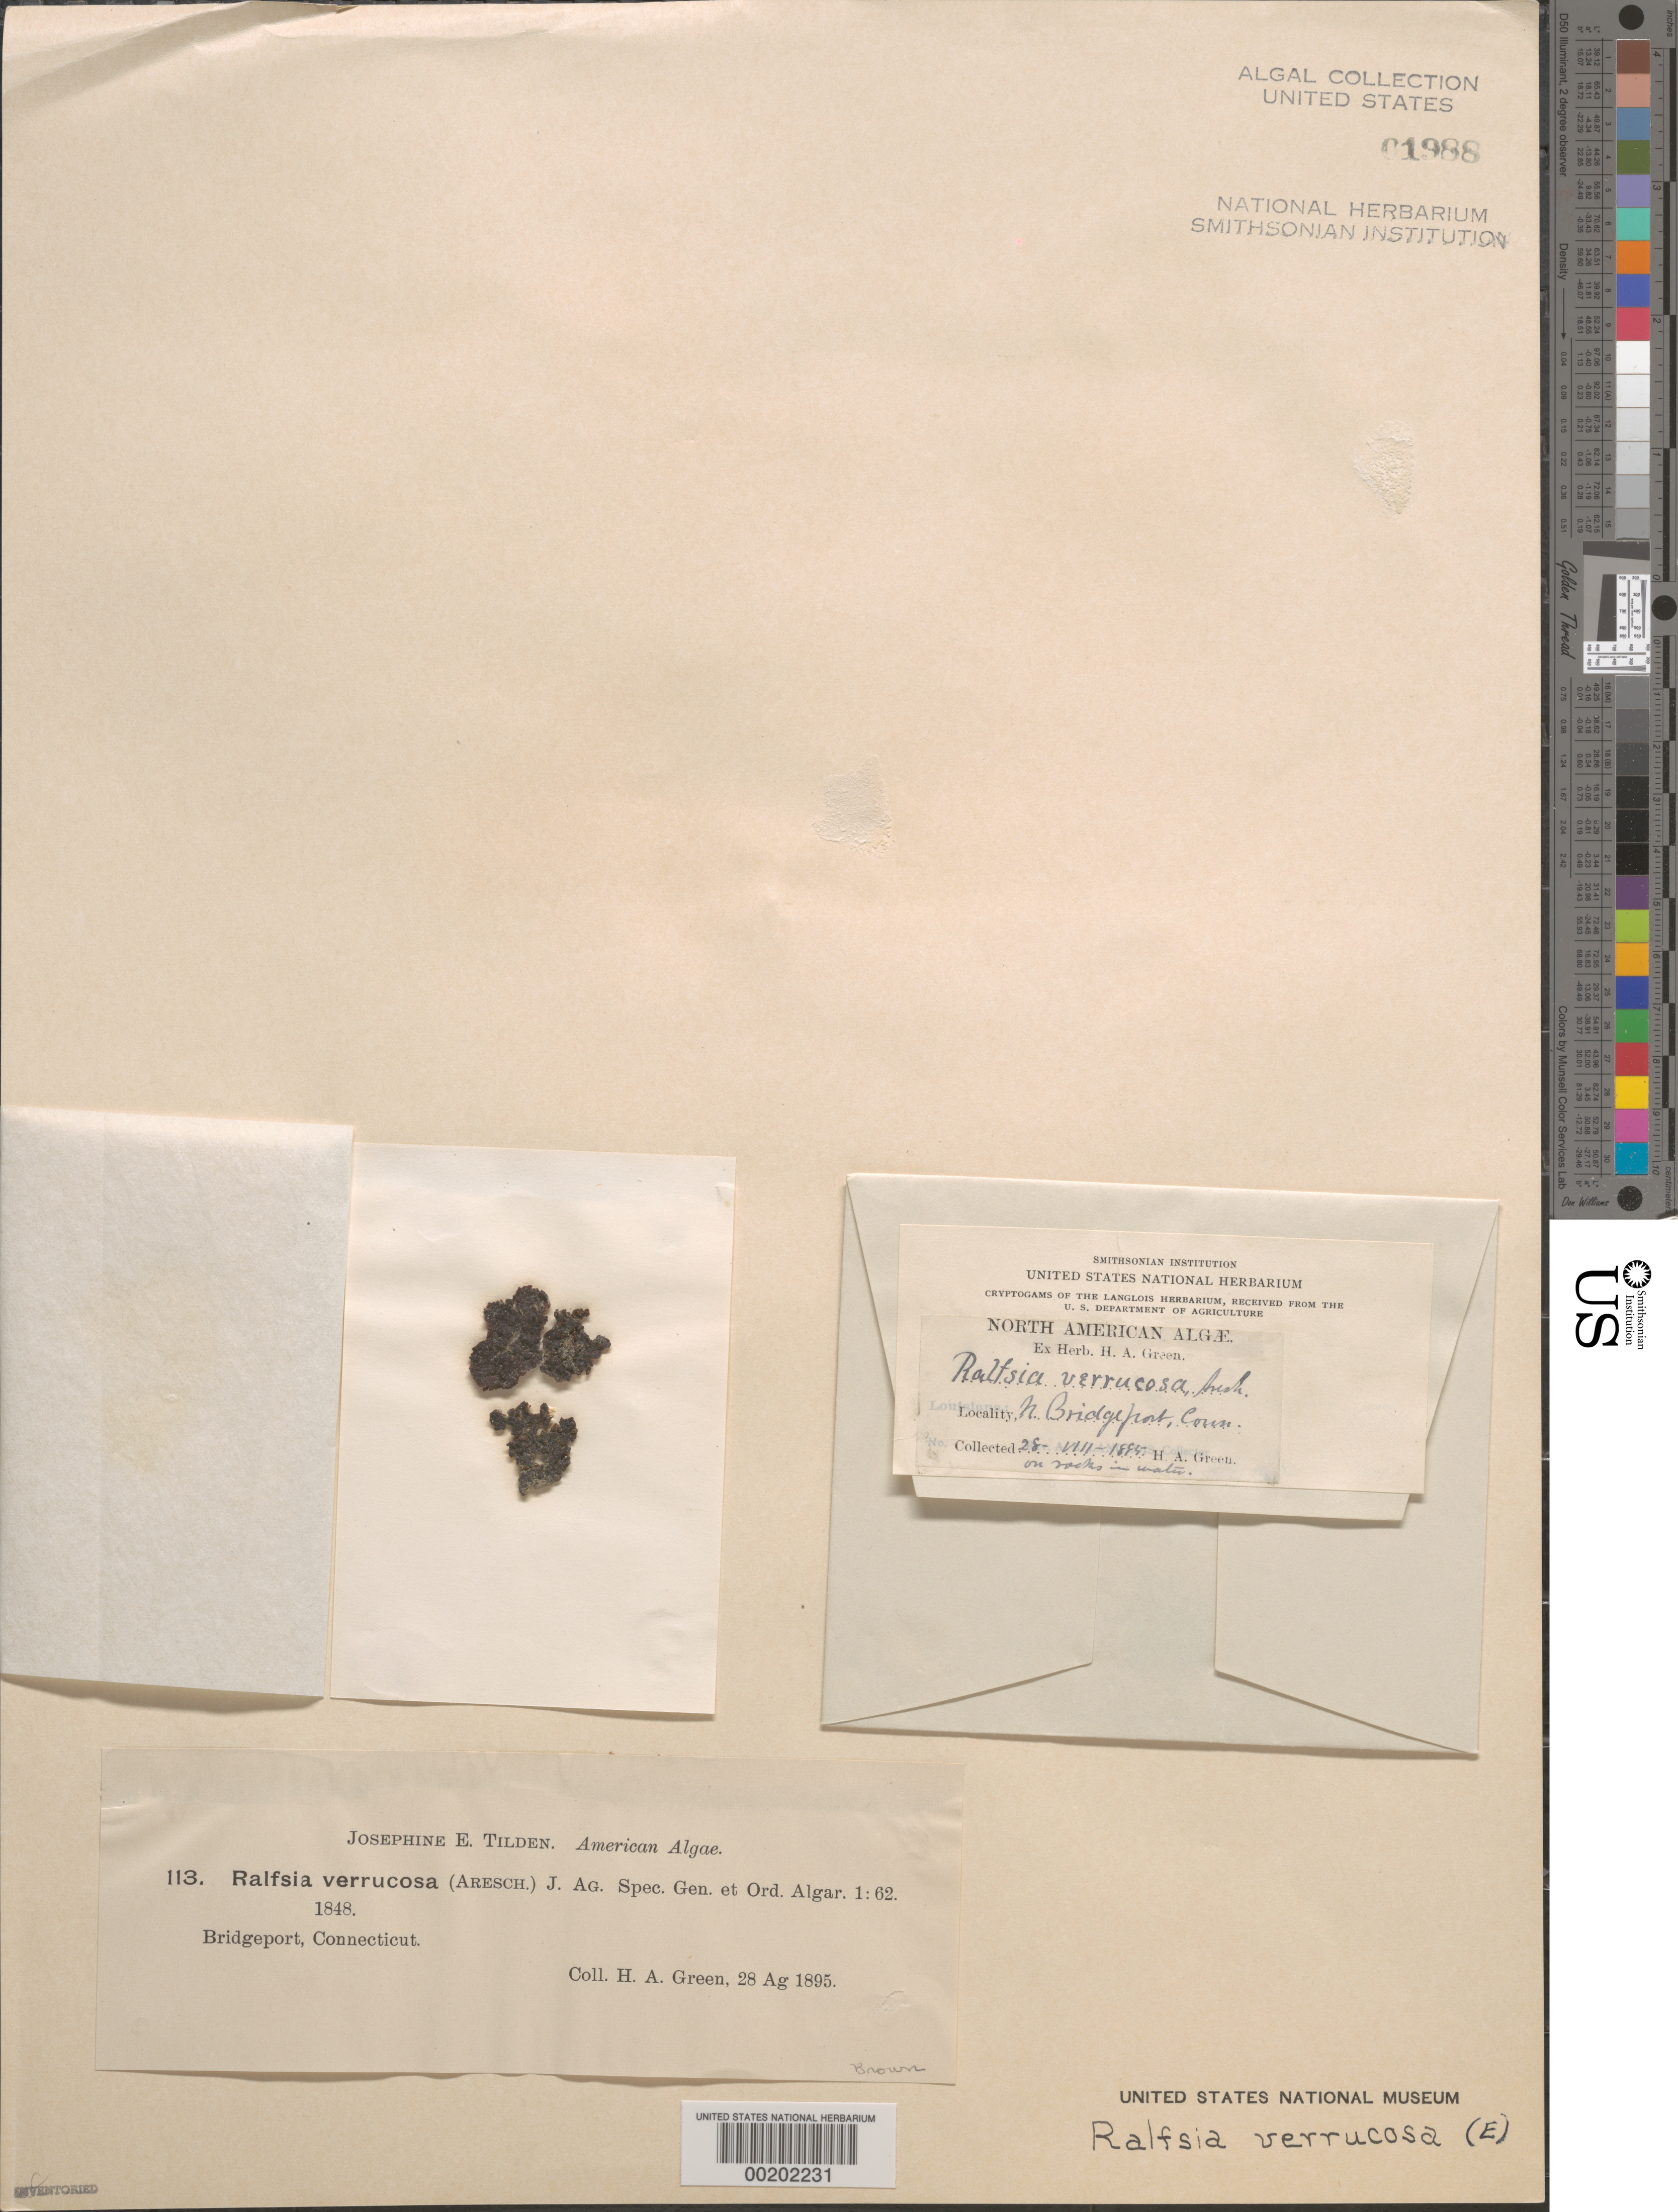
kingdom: Chromista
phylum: Ochrophyta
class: Phaeophyceae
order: Ralfsiales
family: Pseudoralfsiaceae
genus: Pseudoralfsia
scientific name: Pseudoralfsia verrucosa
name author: (Aresch.) Parente et al.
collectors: H. Green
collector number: JET 113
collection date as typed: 28 Aug 1895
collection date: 1895-08-28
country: United States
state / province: Connecticut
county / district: Fairfield County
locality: Bridgeport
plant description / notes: Tilden, American Algae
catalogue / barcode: US 1988